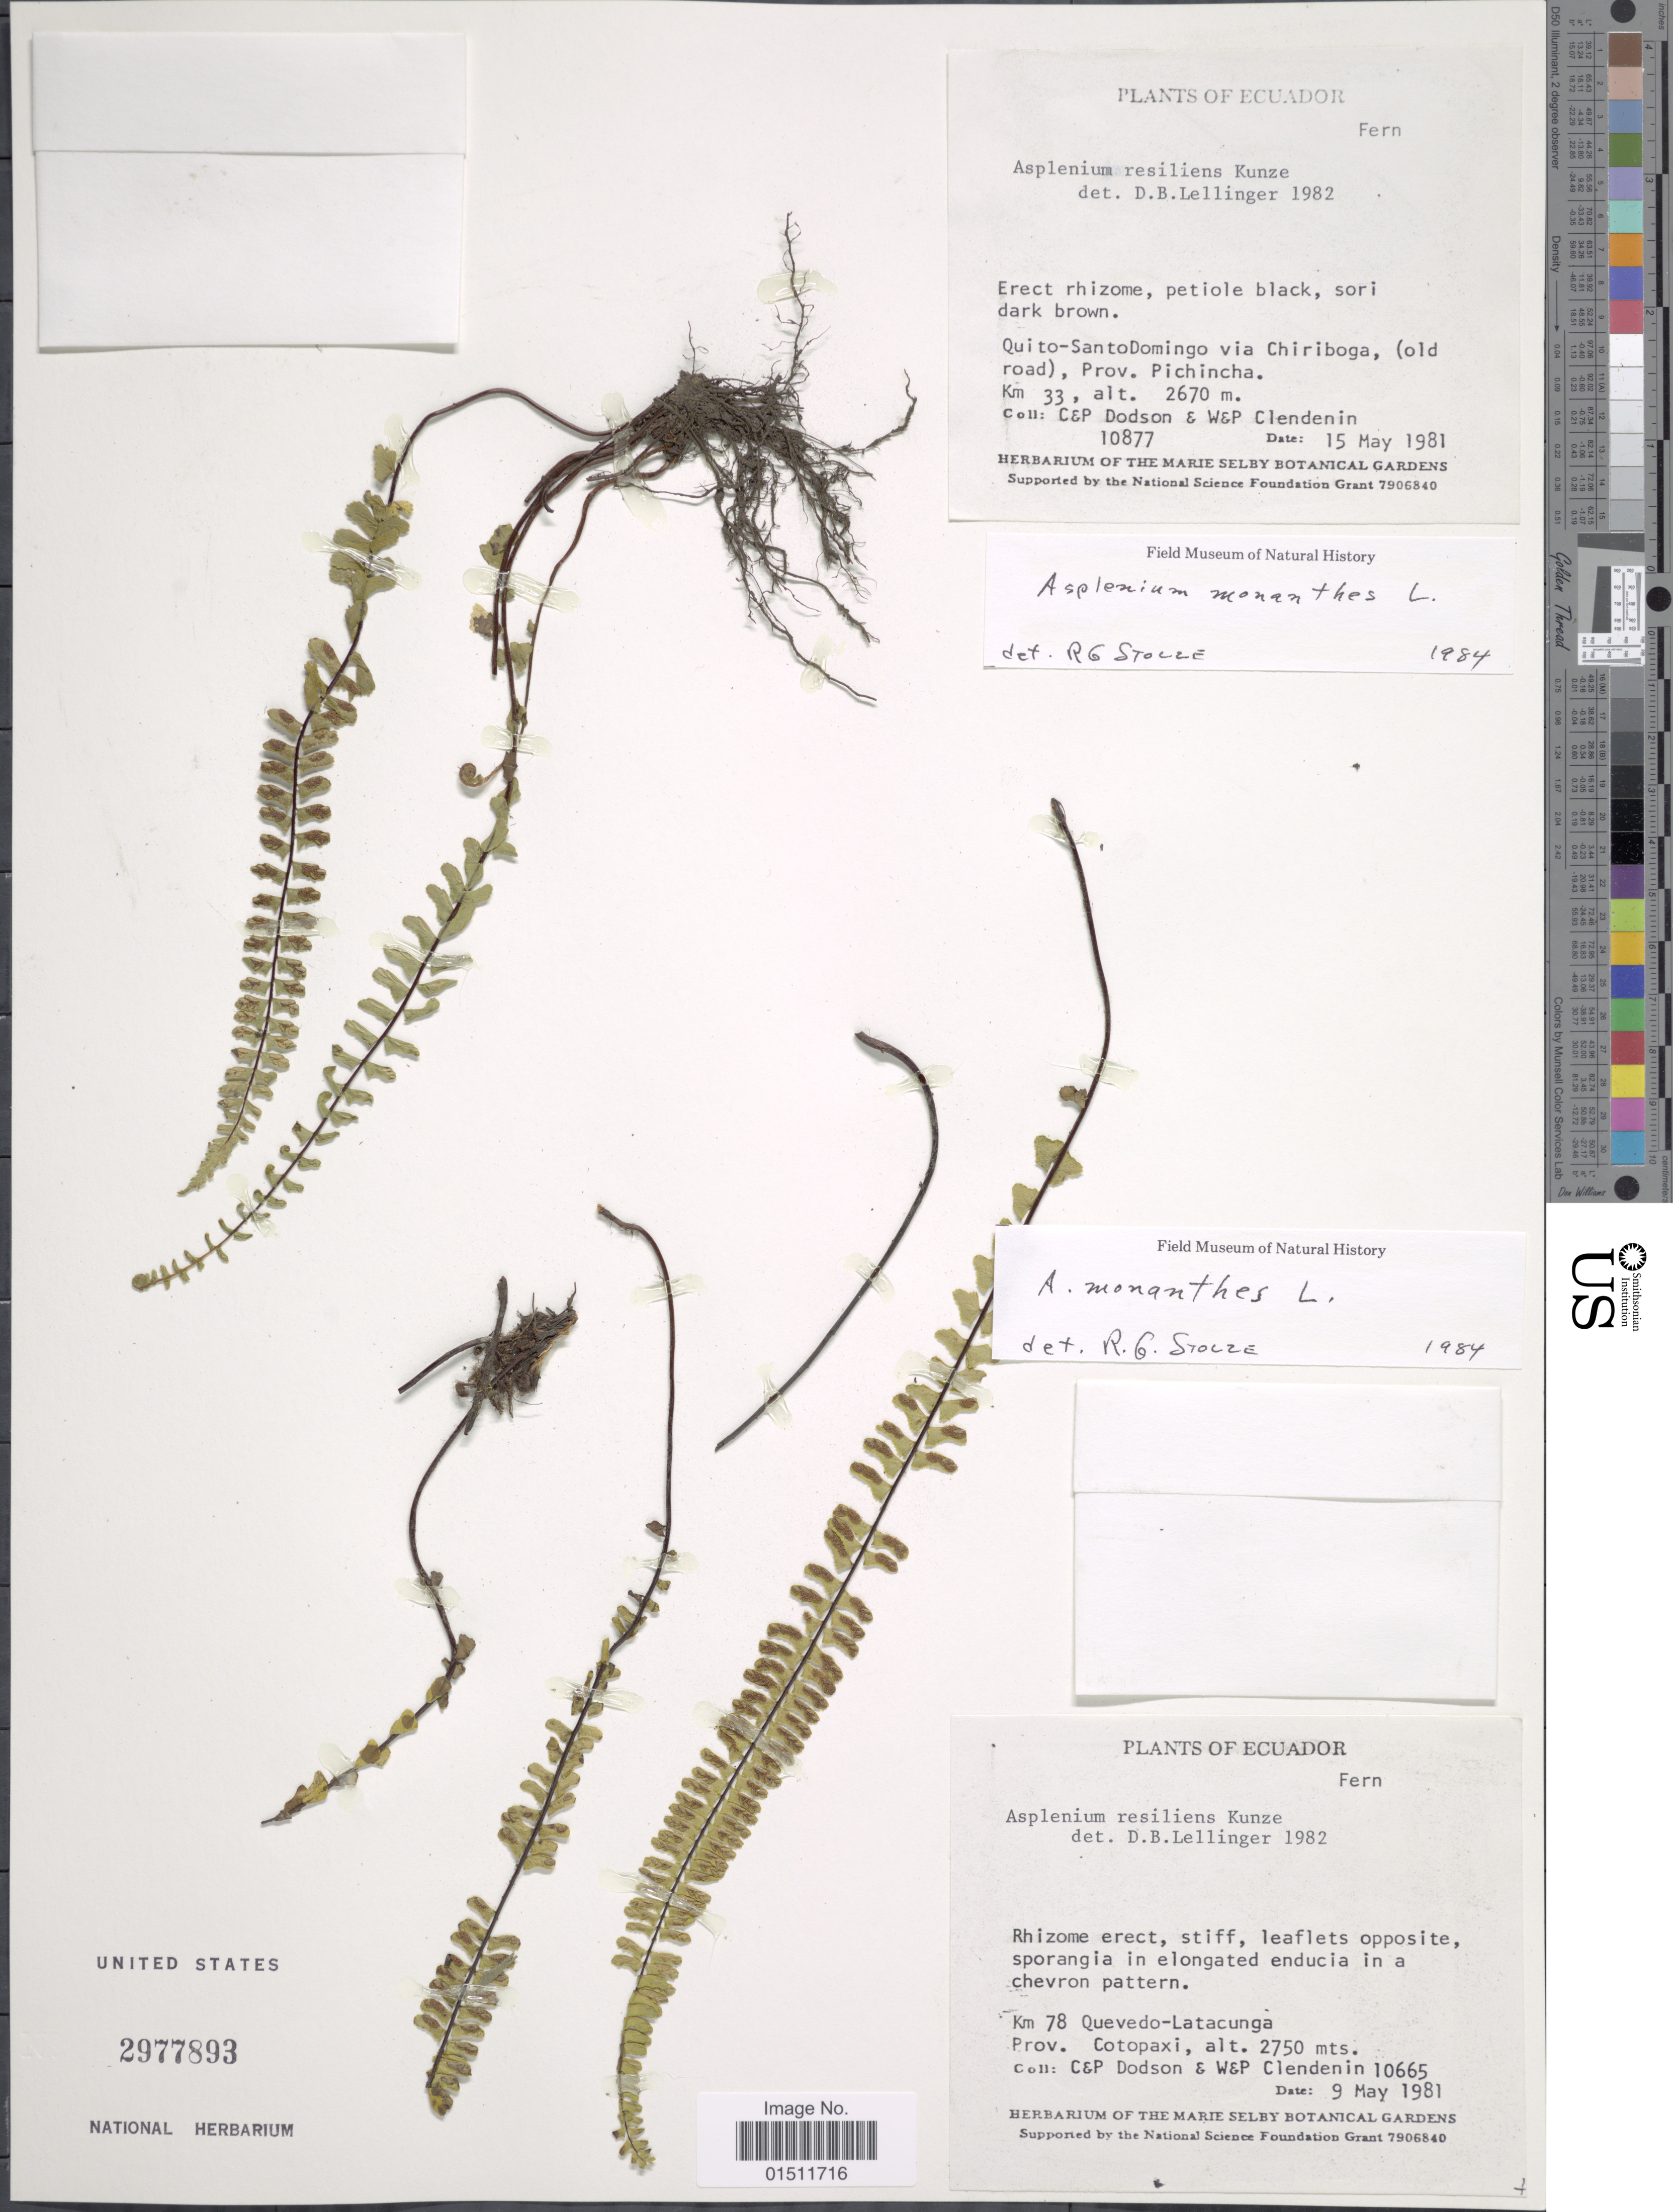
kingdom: Plantae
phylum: Tracheophyta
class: Polypodiopsida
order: Polypodiales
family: Aspleniaceae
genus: Asplenium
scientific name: Asplenium monanthes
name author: L.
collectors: C. Dodson, P. M. Dodson, W. Clendenin & P. Clendenin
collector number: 10877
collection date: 1981-05-15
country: Ecuador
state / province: Pichincha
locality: Quito-Santo Domingo via Chiriboga (old road)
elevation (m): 2670